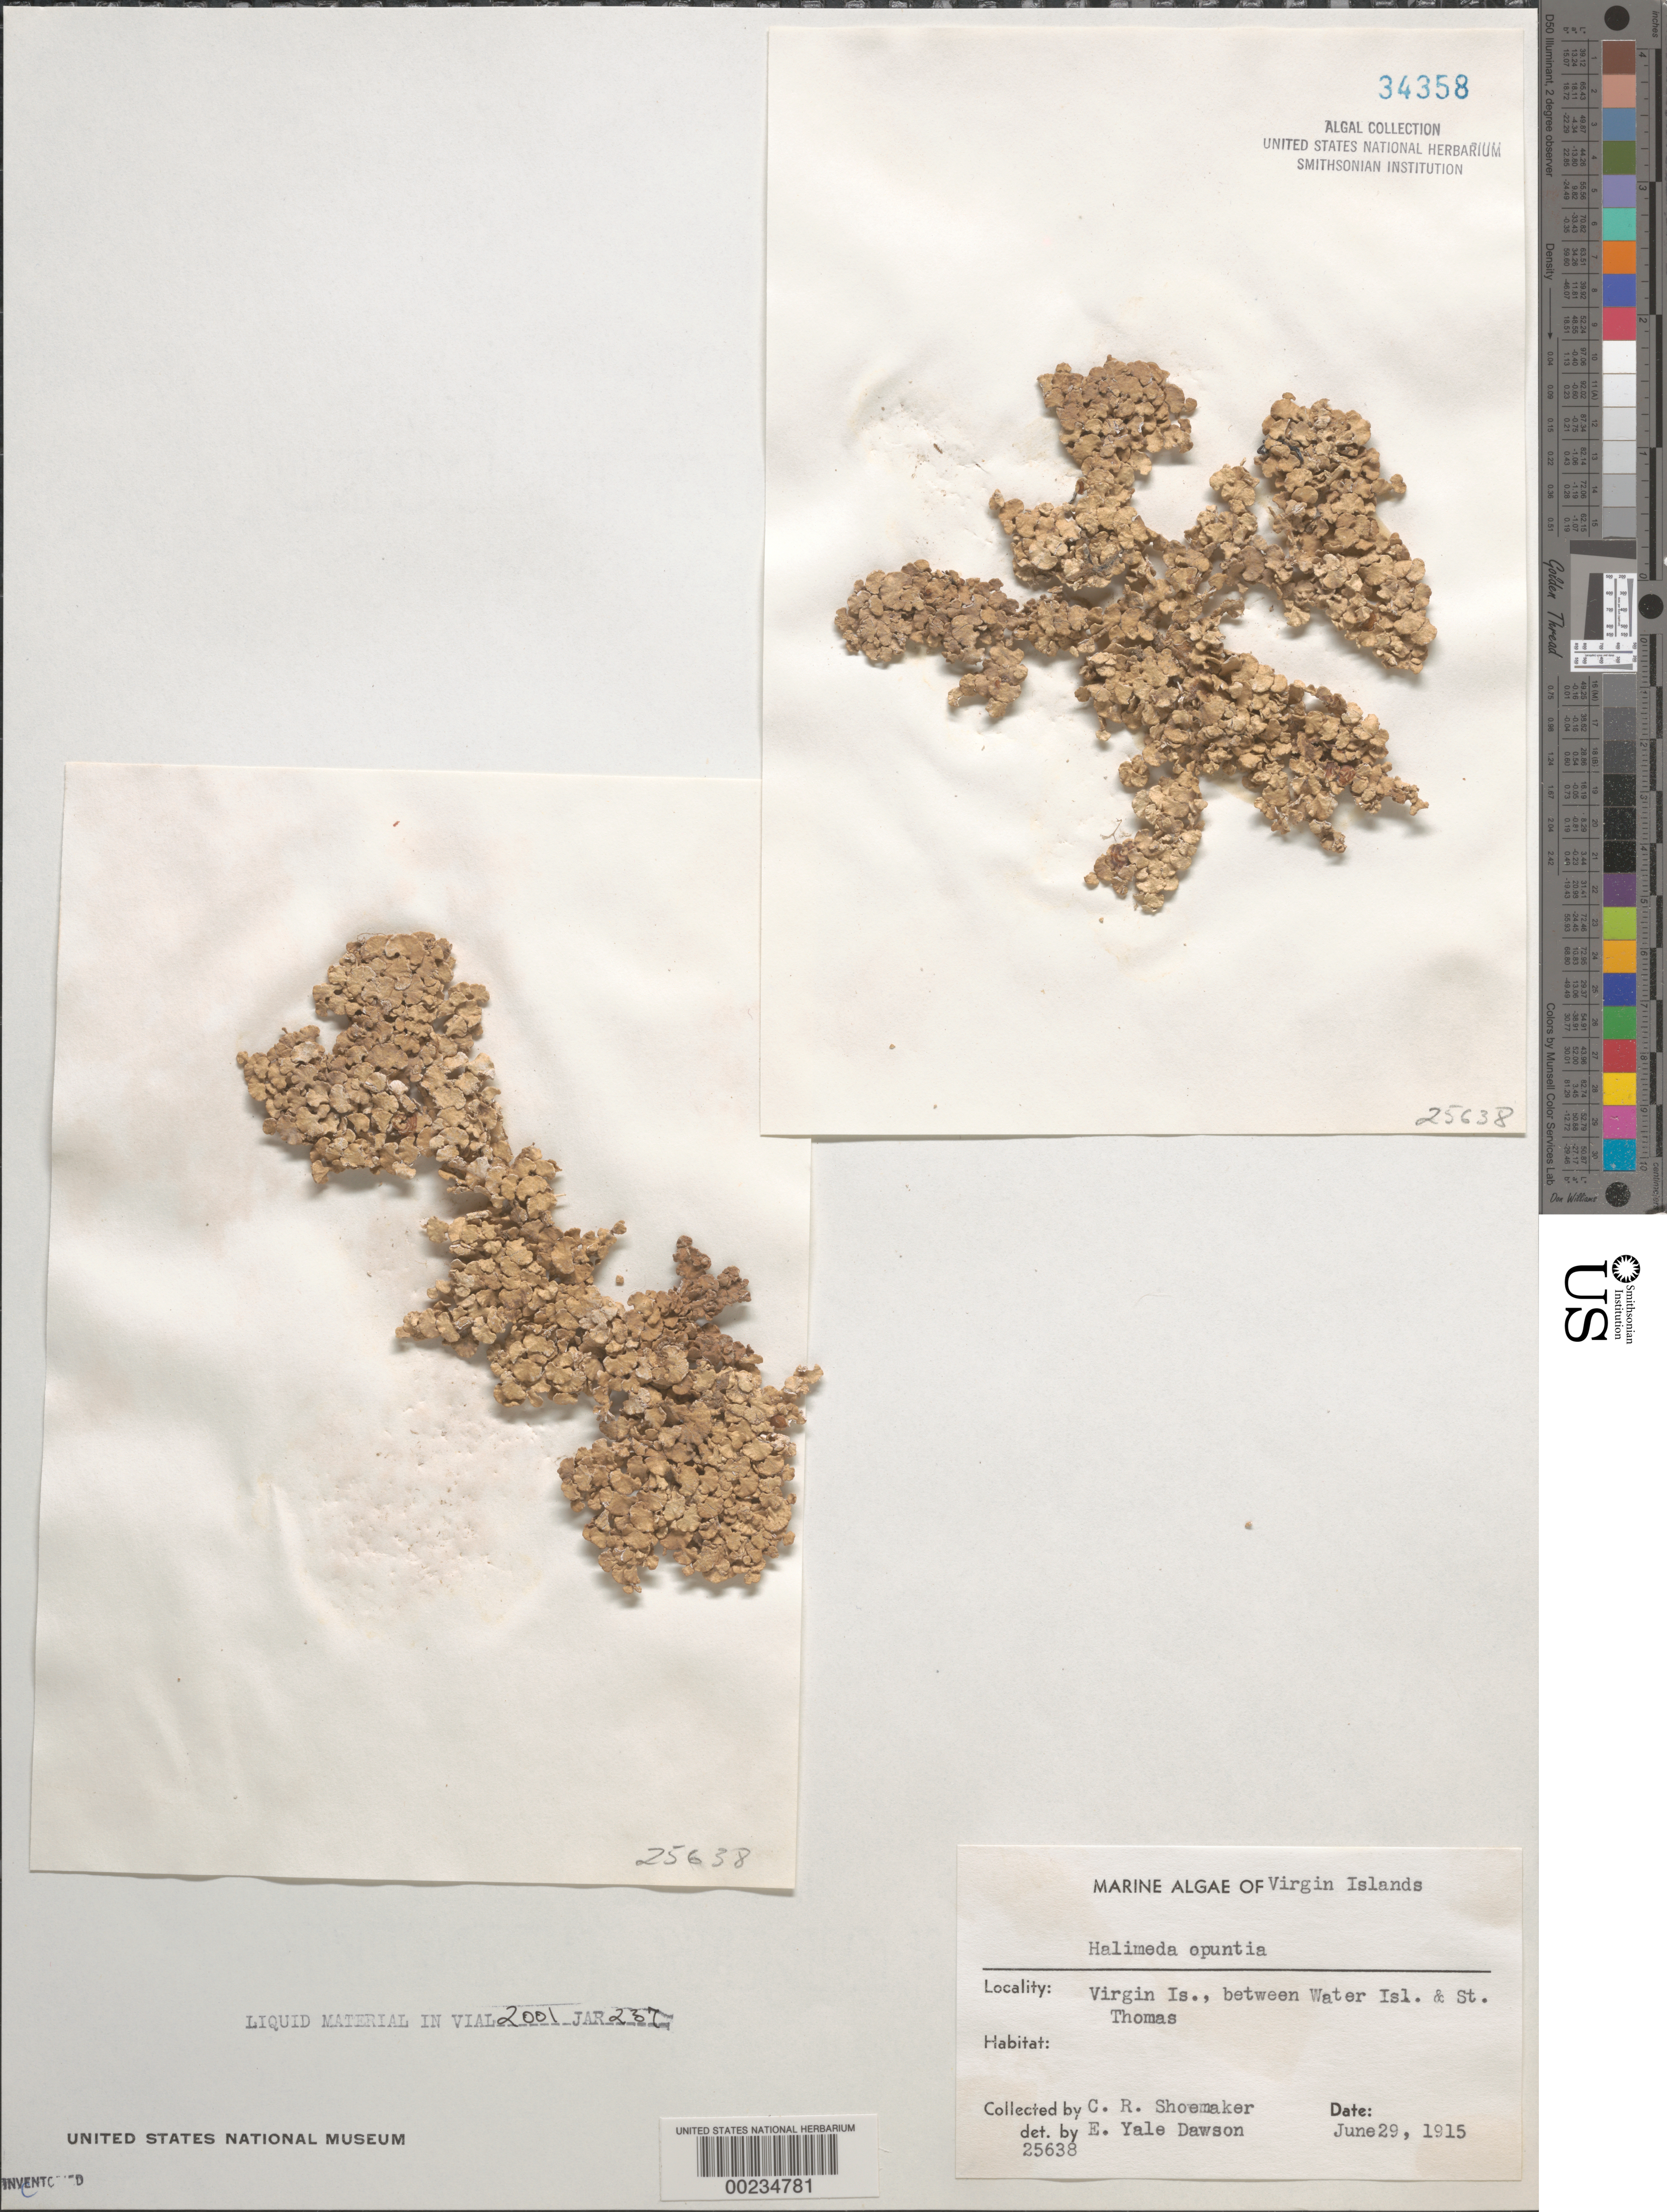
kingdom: Plantae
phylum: Chlorophyta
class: Ulvophyceae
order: Bryopsidales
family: Halimedaceae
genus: Halimeda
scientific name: Halimeda opuntia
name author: (L.) J.V.Lamouroux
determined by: Dawson, E. Y.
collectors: C. Shoemaker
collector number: EYD 25638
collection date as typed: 29 Jun 1915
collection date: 1915-06-29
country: U.S. Virgin Islands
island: Virgin Islands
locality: Between Water Island and St. Thomas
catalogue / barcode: US 34358